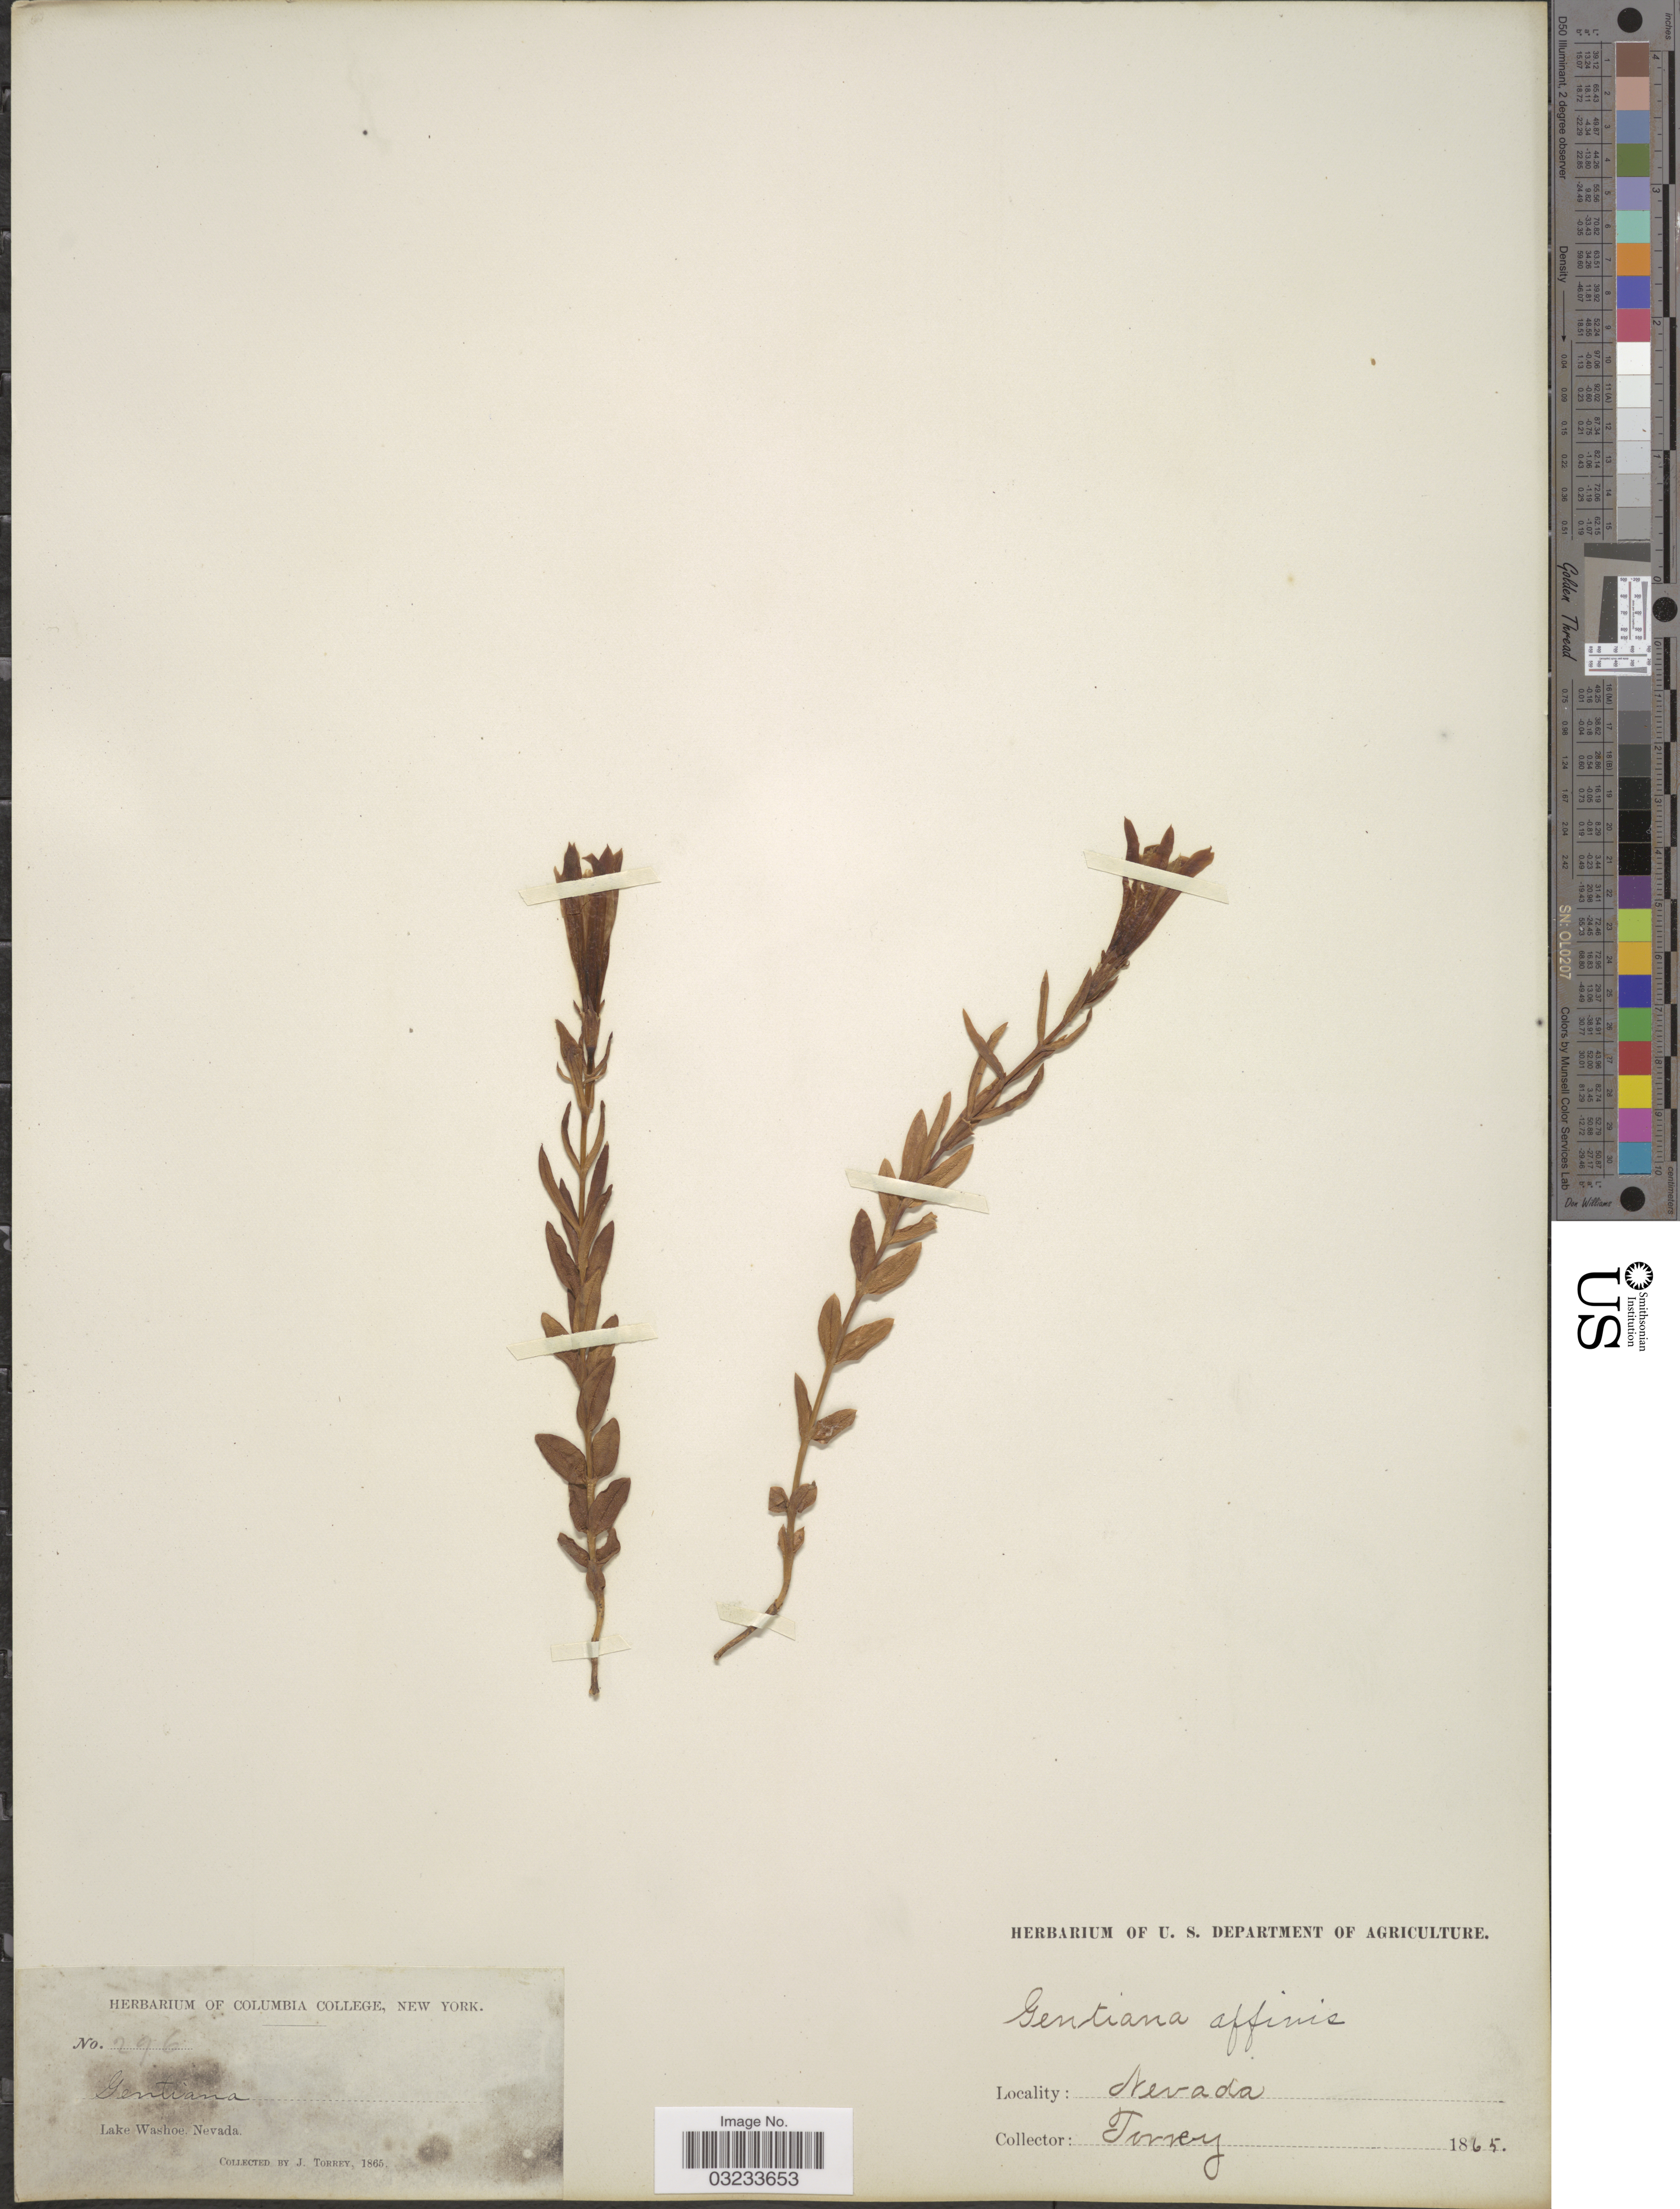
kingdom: Plantae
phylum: Tracheophyta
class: Magnoliopsida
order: Gentianales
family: Gentianaceae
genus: Gentiana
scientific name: Gentiana affinis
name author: Griseb.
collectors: J. Torrey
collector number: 296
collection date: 1865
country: United States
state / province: Nevada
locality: Lake Washoe.